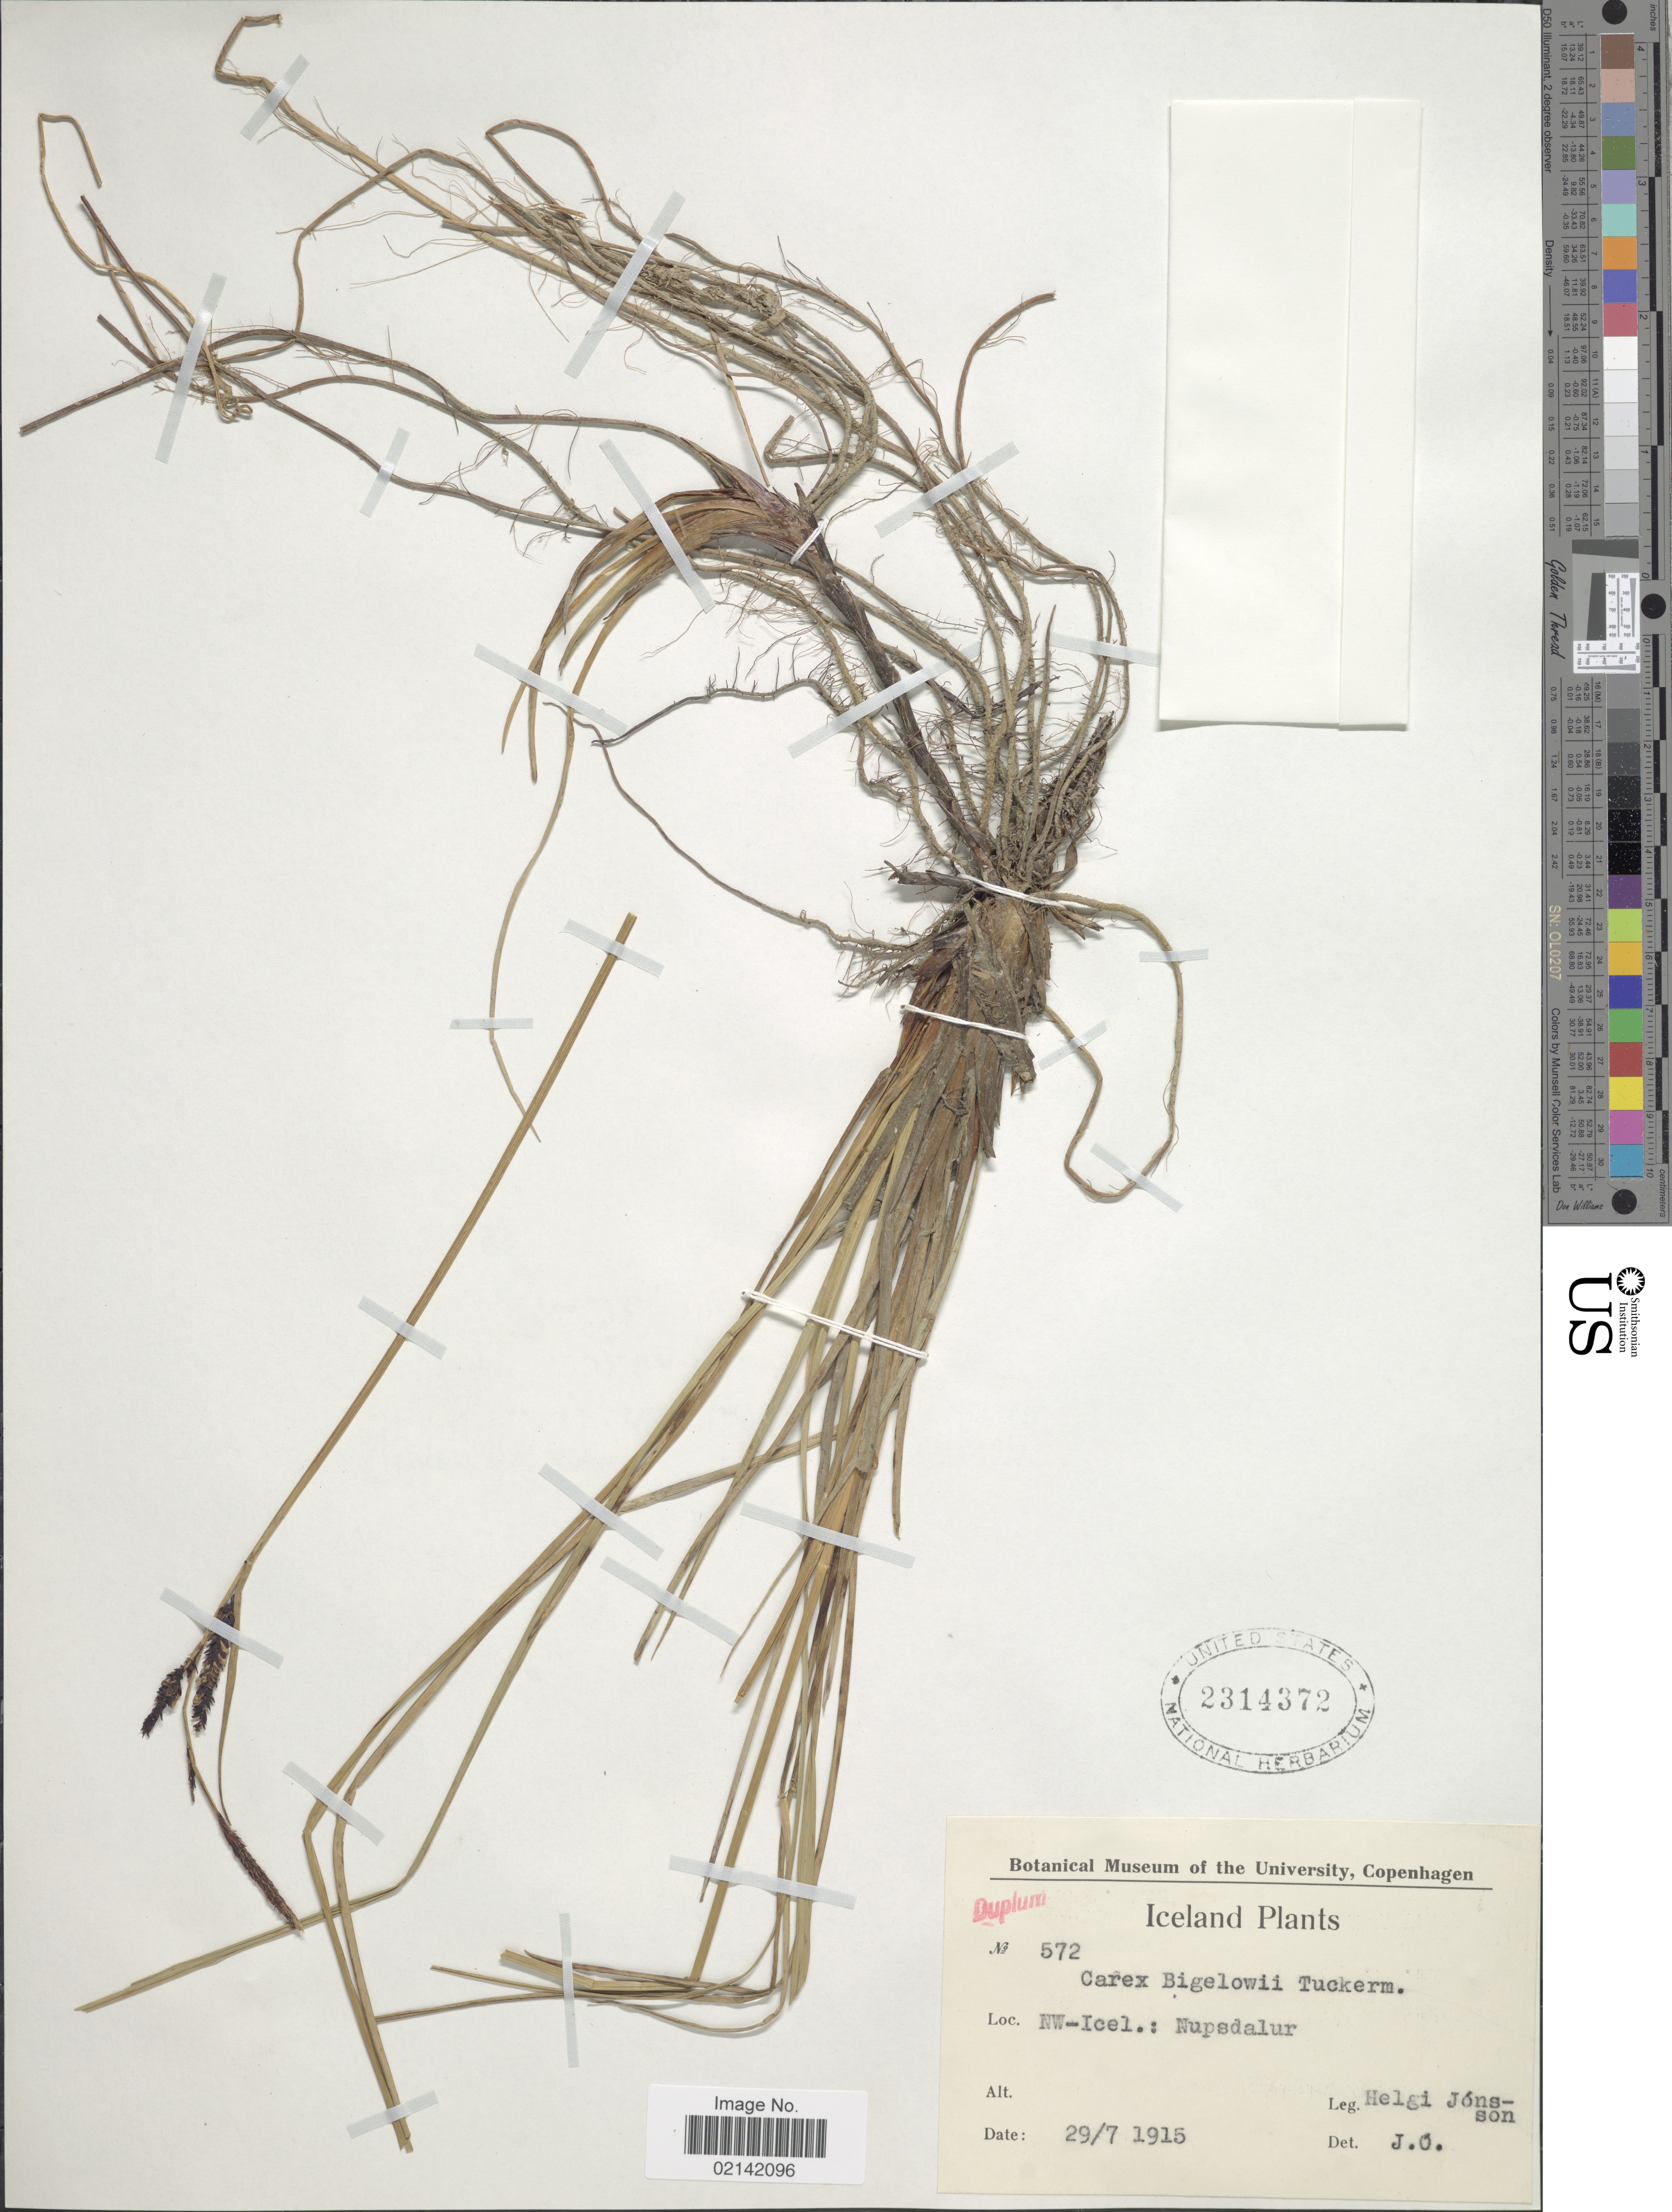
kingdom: Plantae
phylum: Tracheophyta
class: Liliopsida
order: Poales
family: Cyperaceae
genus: Carex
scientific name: Carex bigelowii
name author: Torr. ex Schwein.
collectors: H. Jónsson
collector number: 572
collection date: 1915-07-29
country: Iceland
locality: NW-Icel.: Nupsdalur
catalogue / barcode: US 2314372